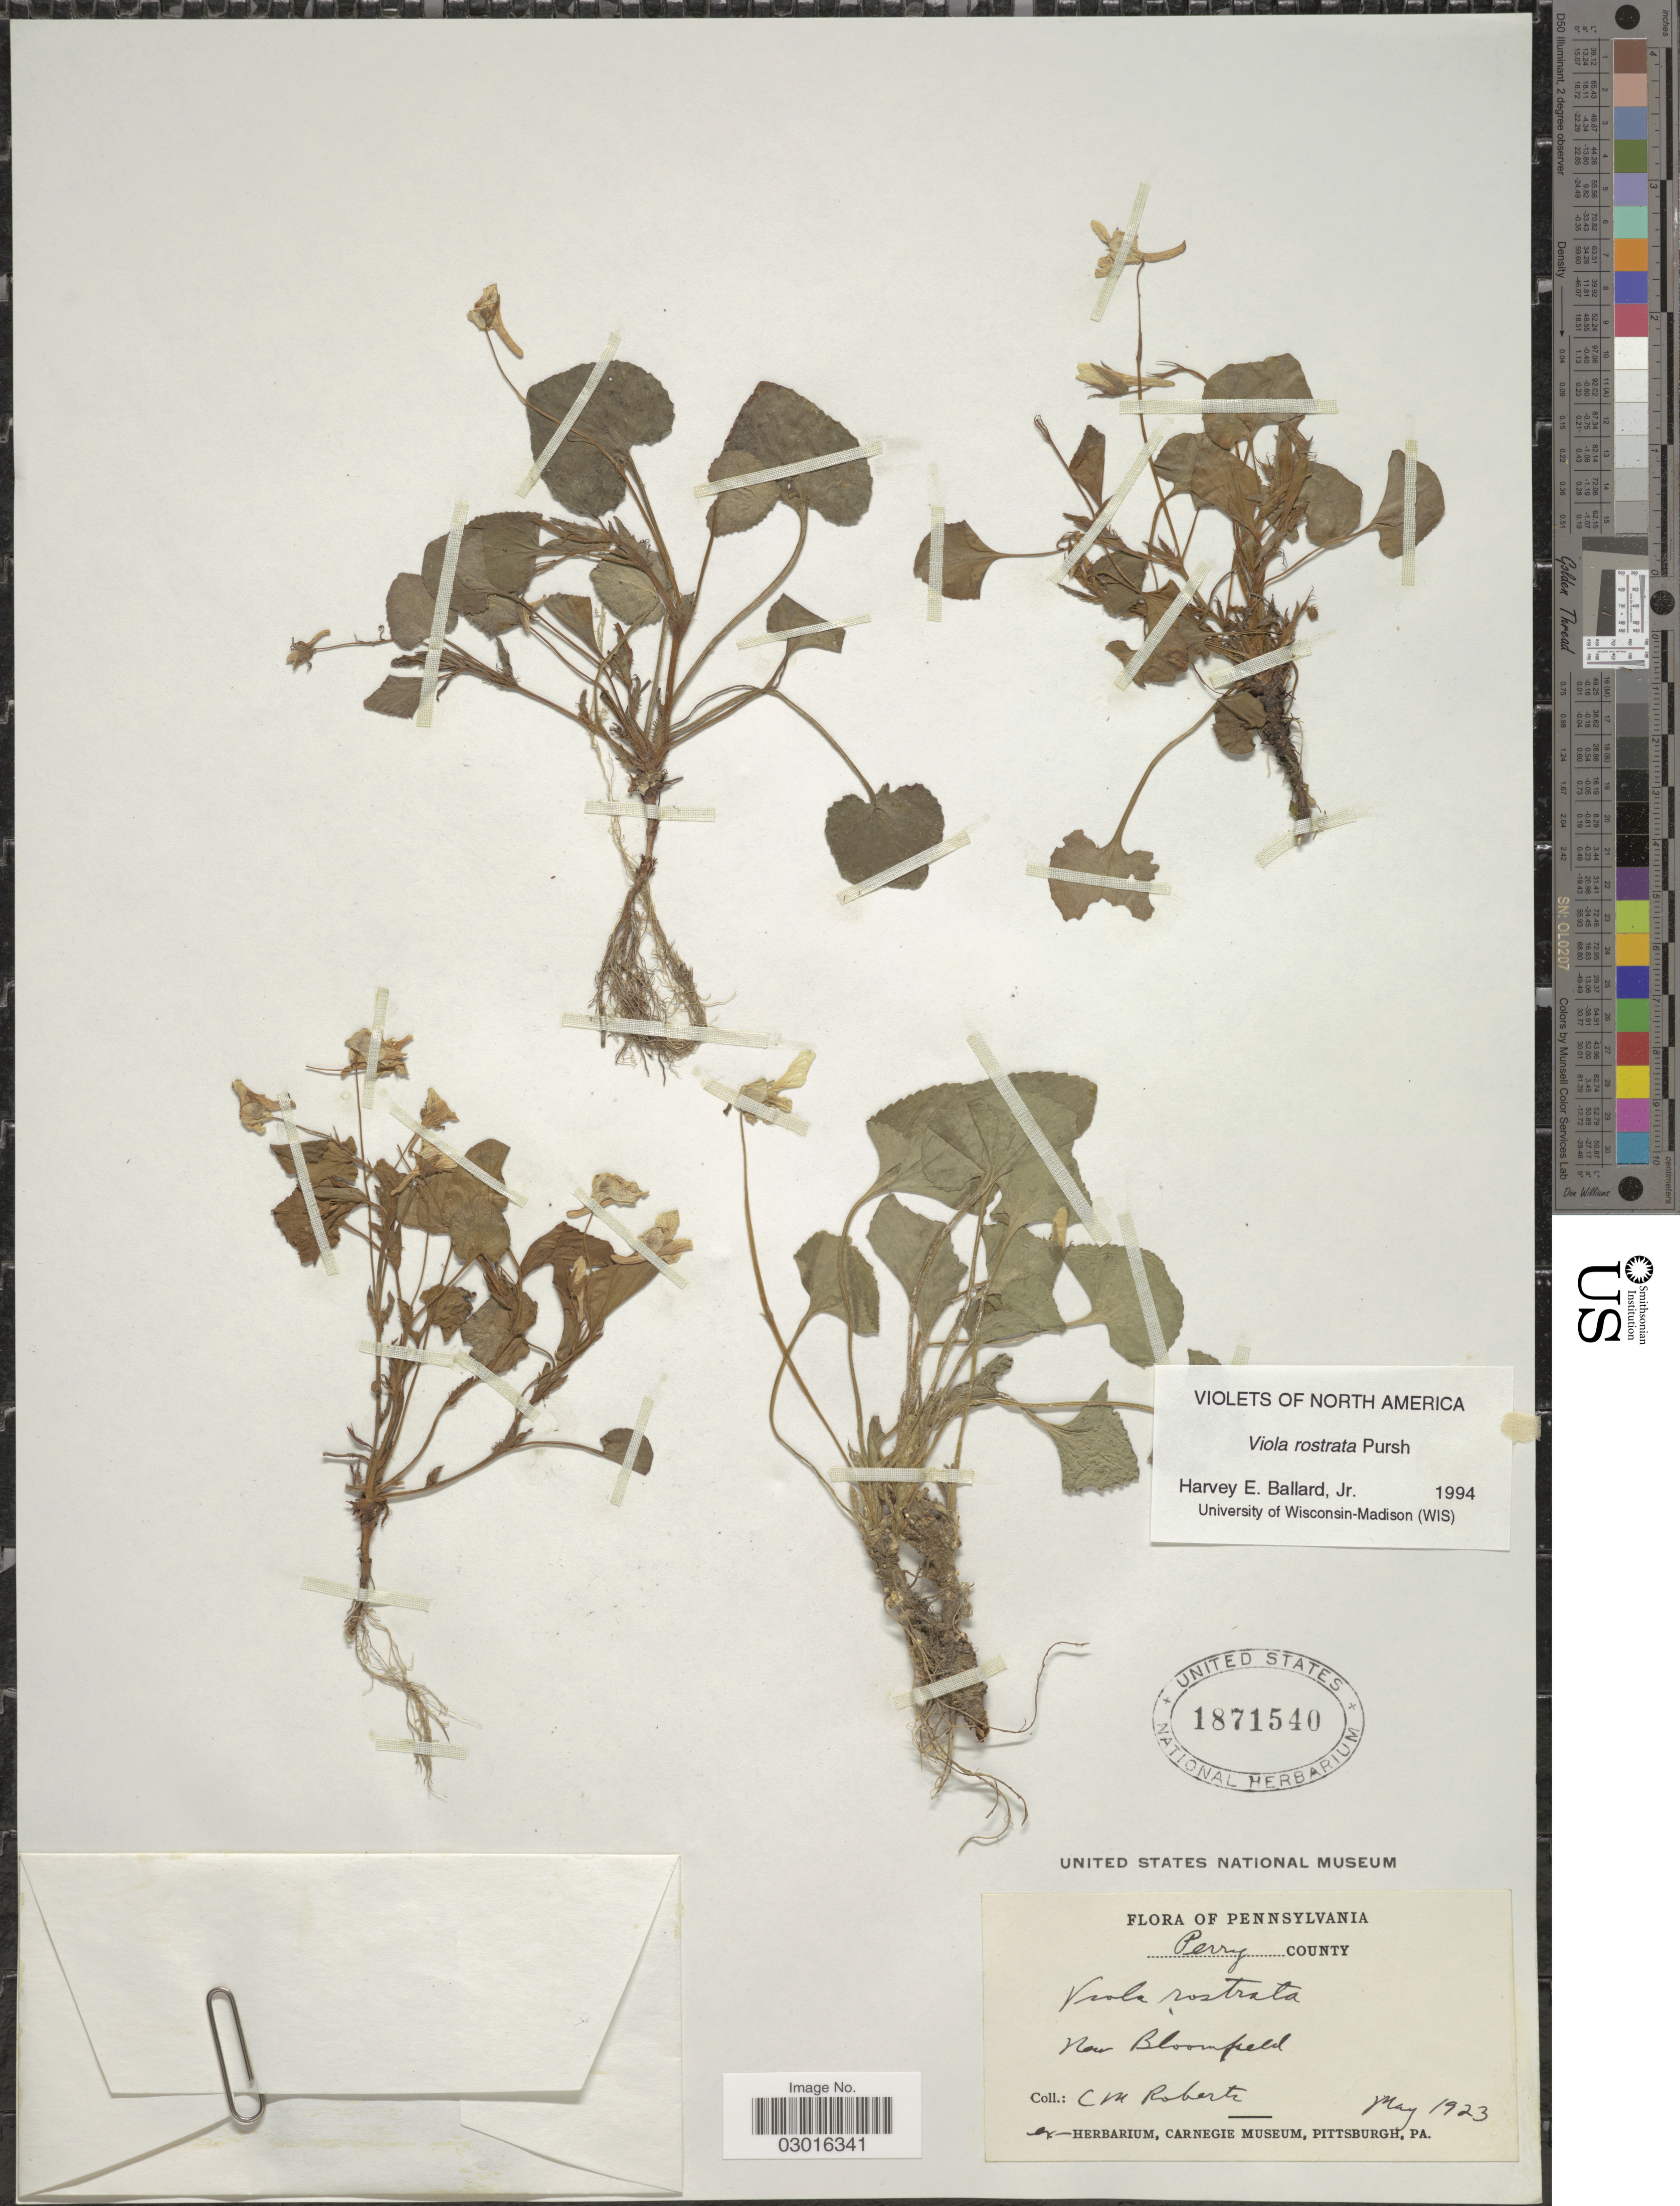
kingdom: Plantae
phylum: Tracheophyta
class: Magnoliopsida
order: Malpighiales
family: Violaceae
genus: Viola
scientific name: Viola rostrata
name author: Pursh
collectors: C. Roberts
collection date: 1923-05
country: United States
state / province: Pennsylvania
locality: Perry County, Near Bloomfield.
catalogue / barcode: US 1871540